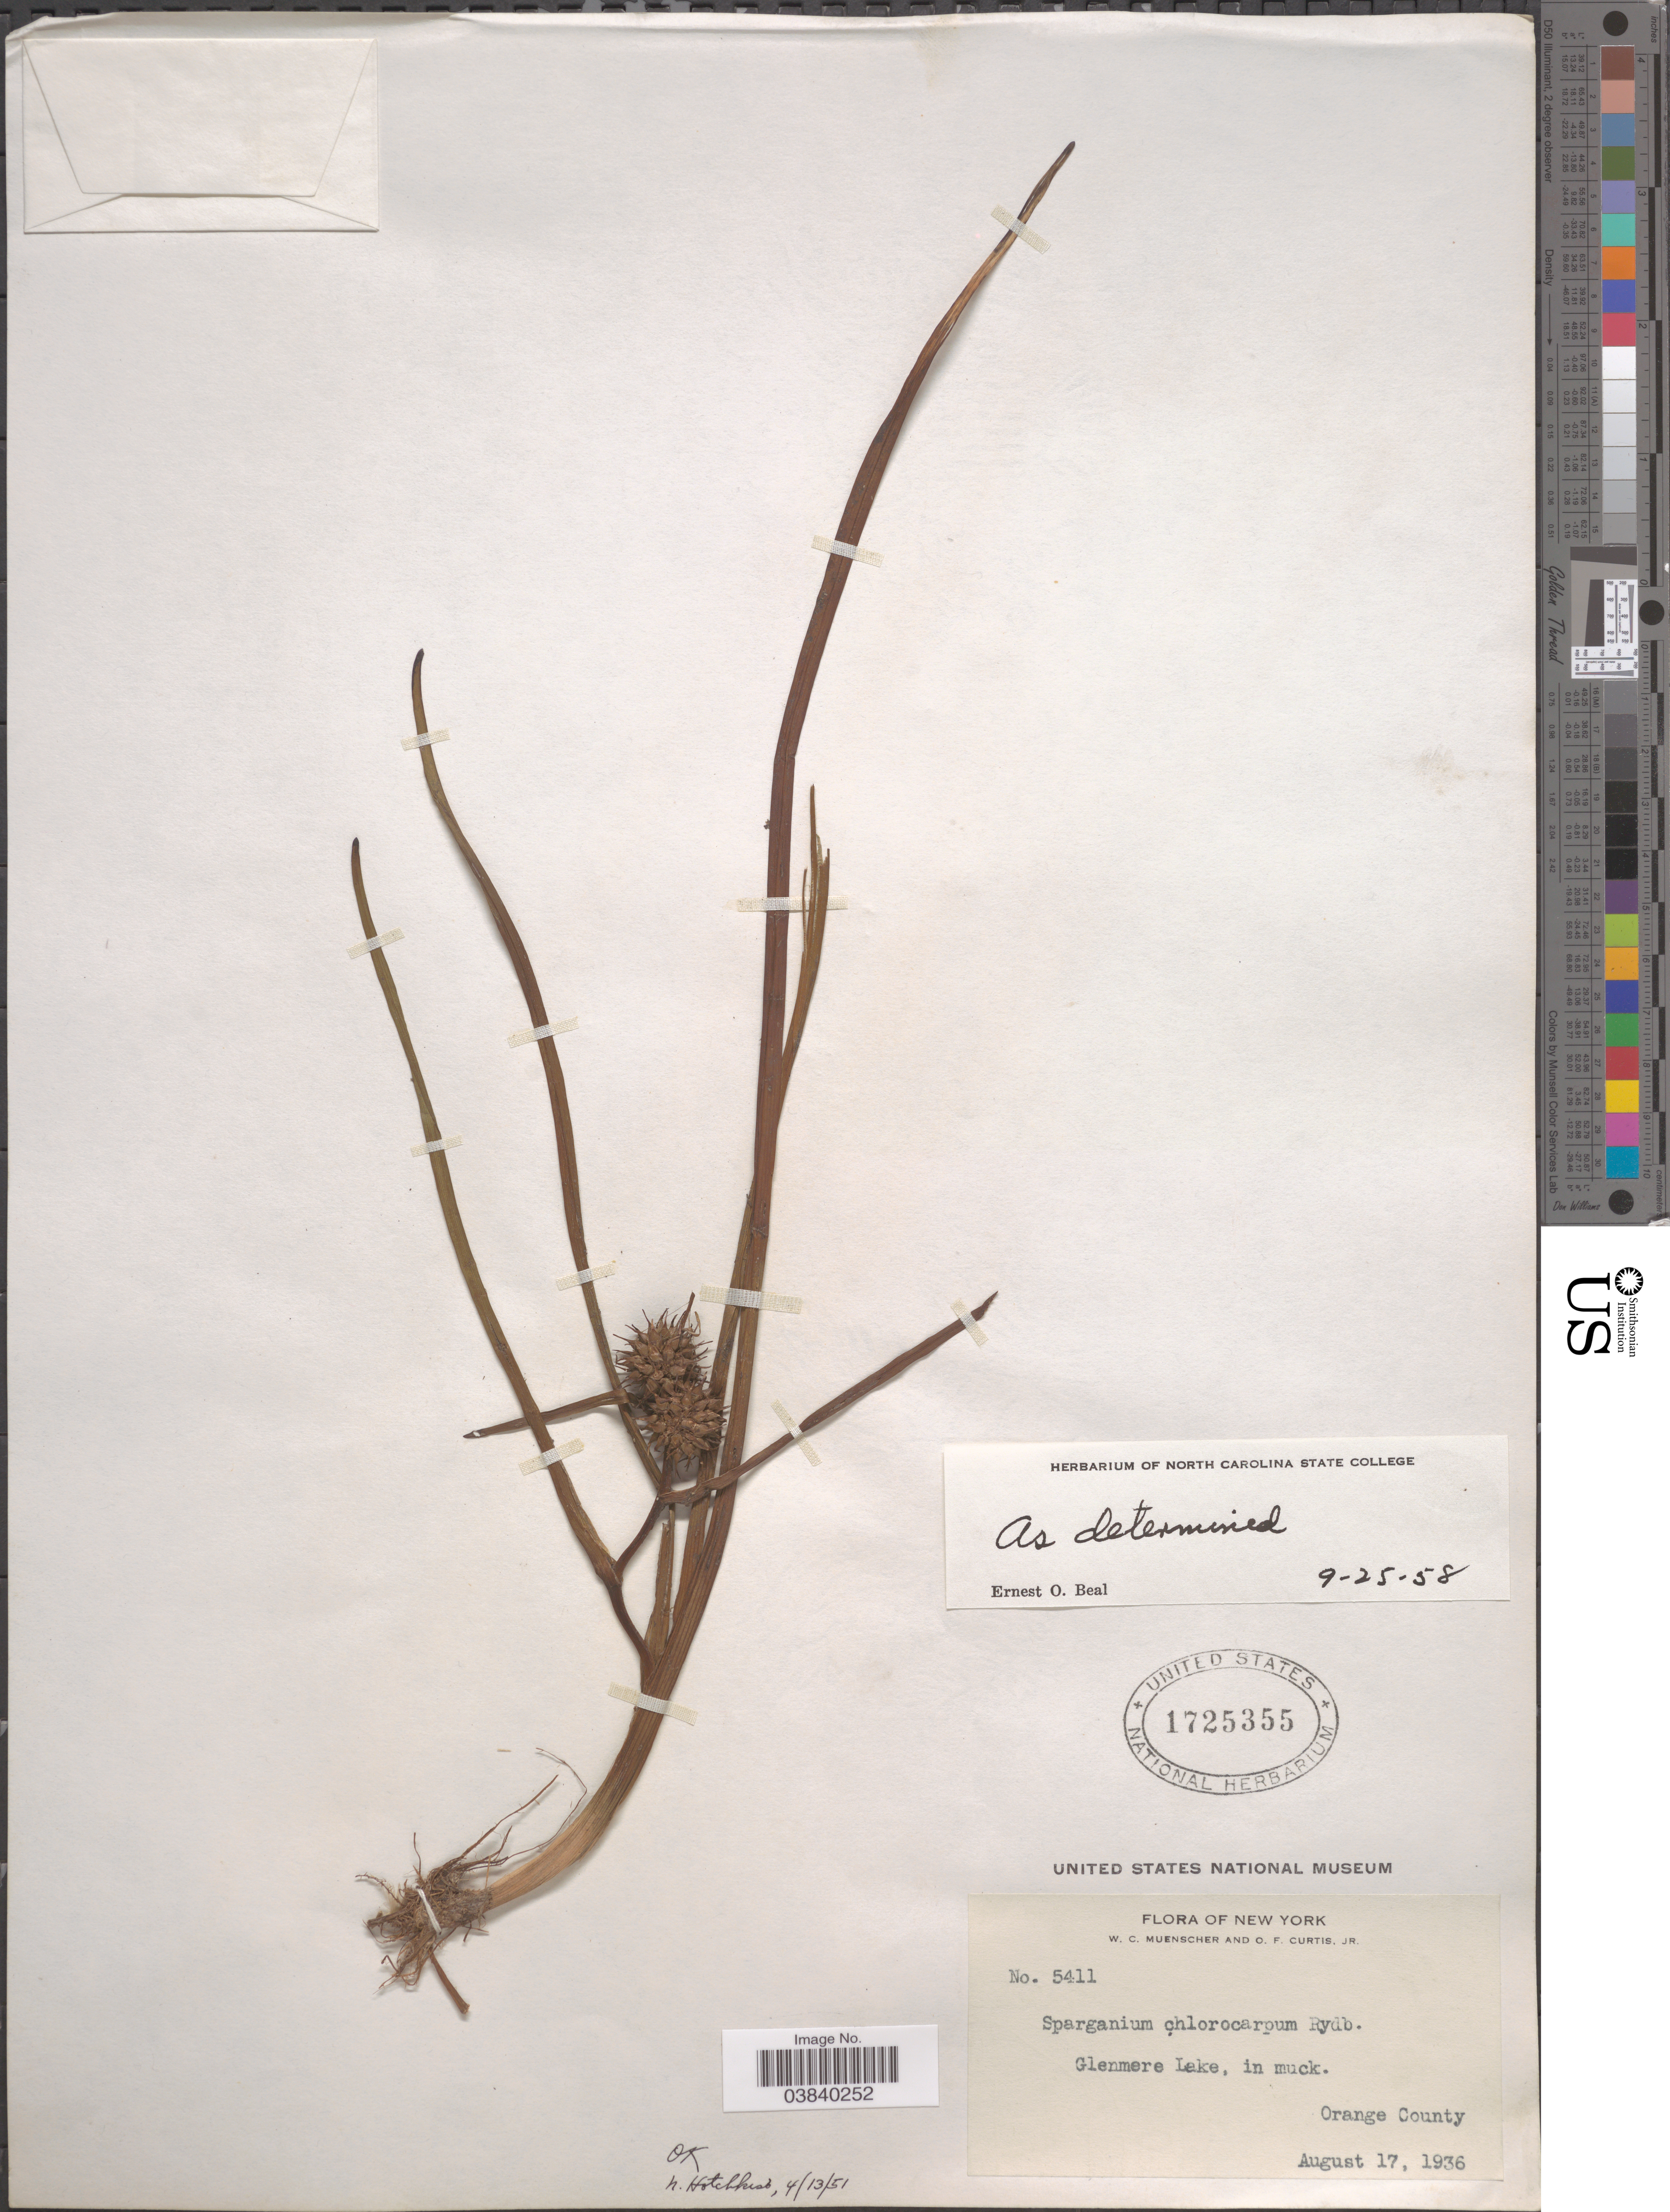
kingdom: Plantae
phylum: Tracheophyta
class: Liliopsida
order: Poales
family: Typhaceae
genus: Sparganium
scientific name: Sparganium chlorocarpum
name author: Rydb.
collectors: W. Muenscher & O. Curtis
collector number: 5411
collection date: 1936-08-17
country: United States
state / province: New York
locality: Glenmere Lake. Orange County.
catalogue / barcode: US 1725355